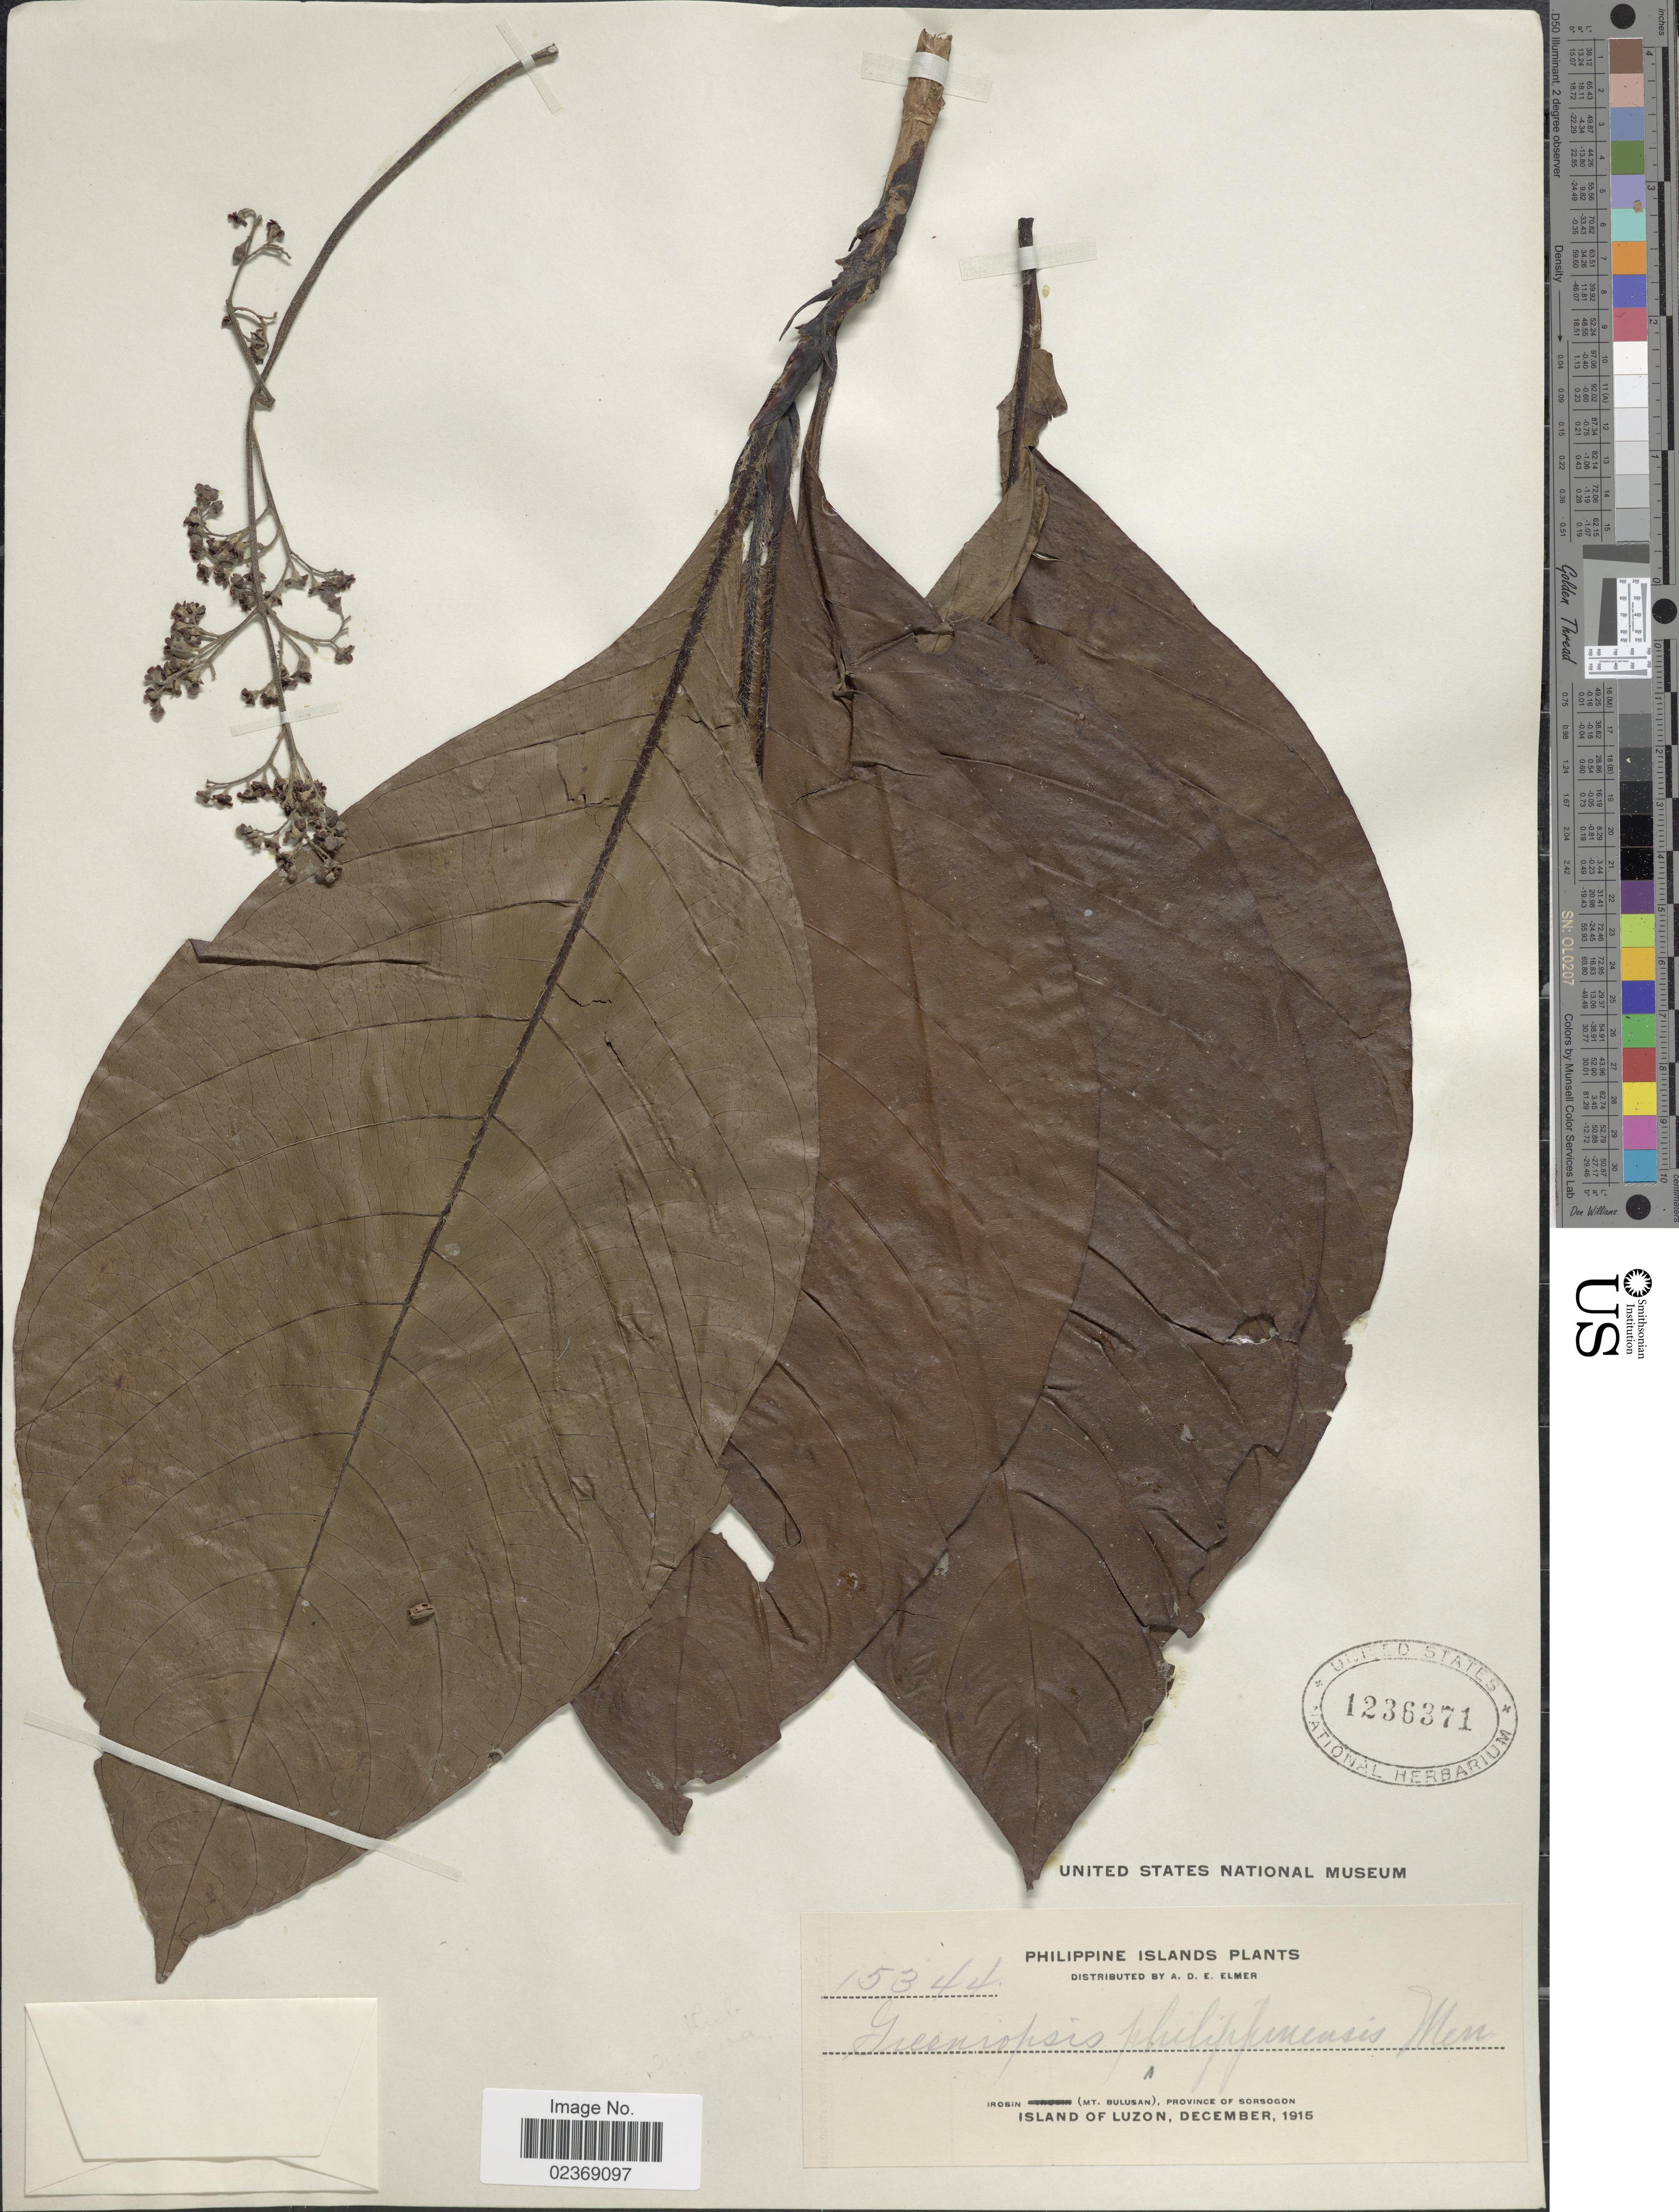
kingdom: Plantae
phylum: Tracheophyta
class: Magnoliopsida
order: Gentianales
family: Rubiaceae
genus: Greeniopsis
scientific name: Greeniopsis philippinensis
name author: Merr.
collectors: A. D. E. Elmer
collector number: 15344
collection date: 1915-12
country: Philippines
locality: Philippine Islands, Irosin (Mt Bulusan), Province of Sorsogon, Island of Luzon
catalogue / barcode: US 1236371